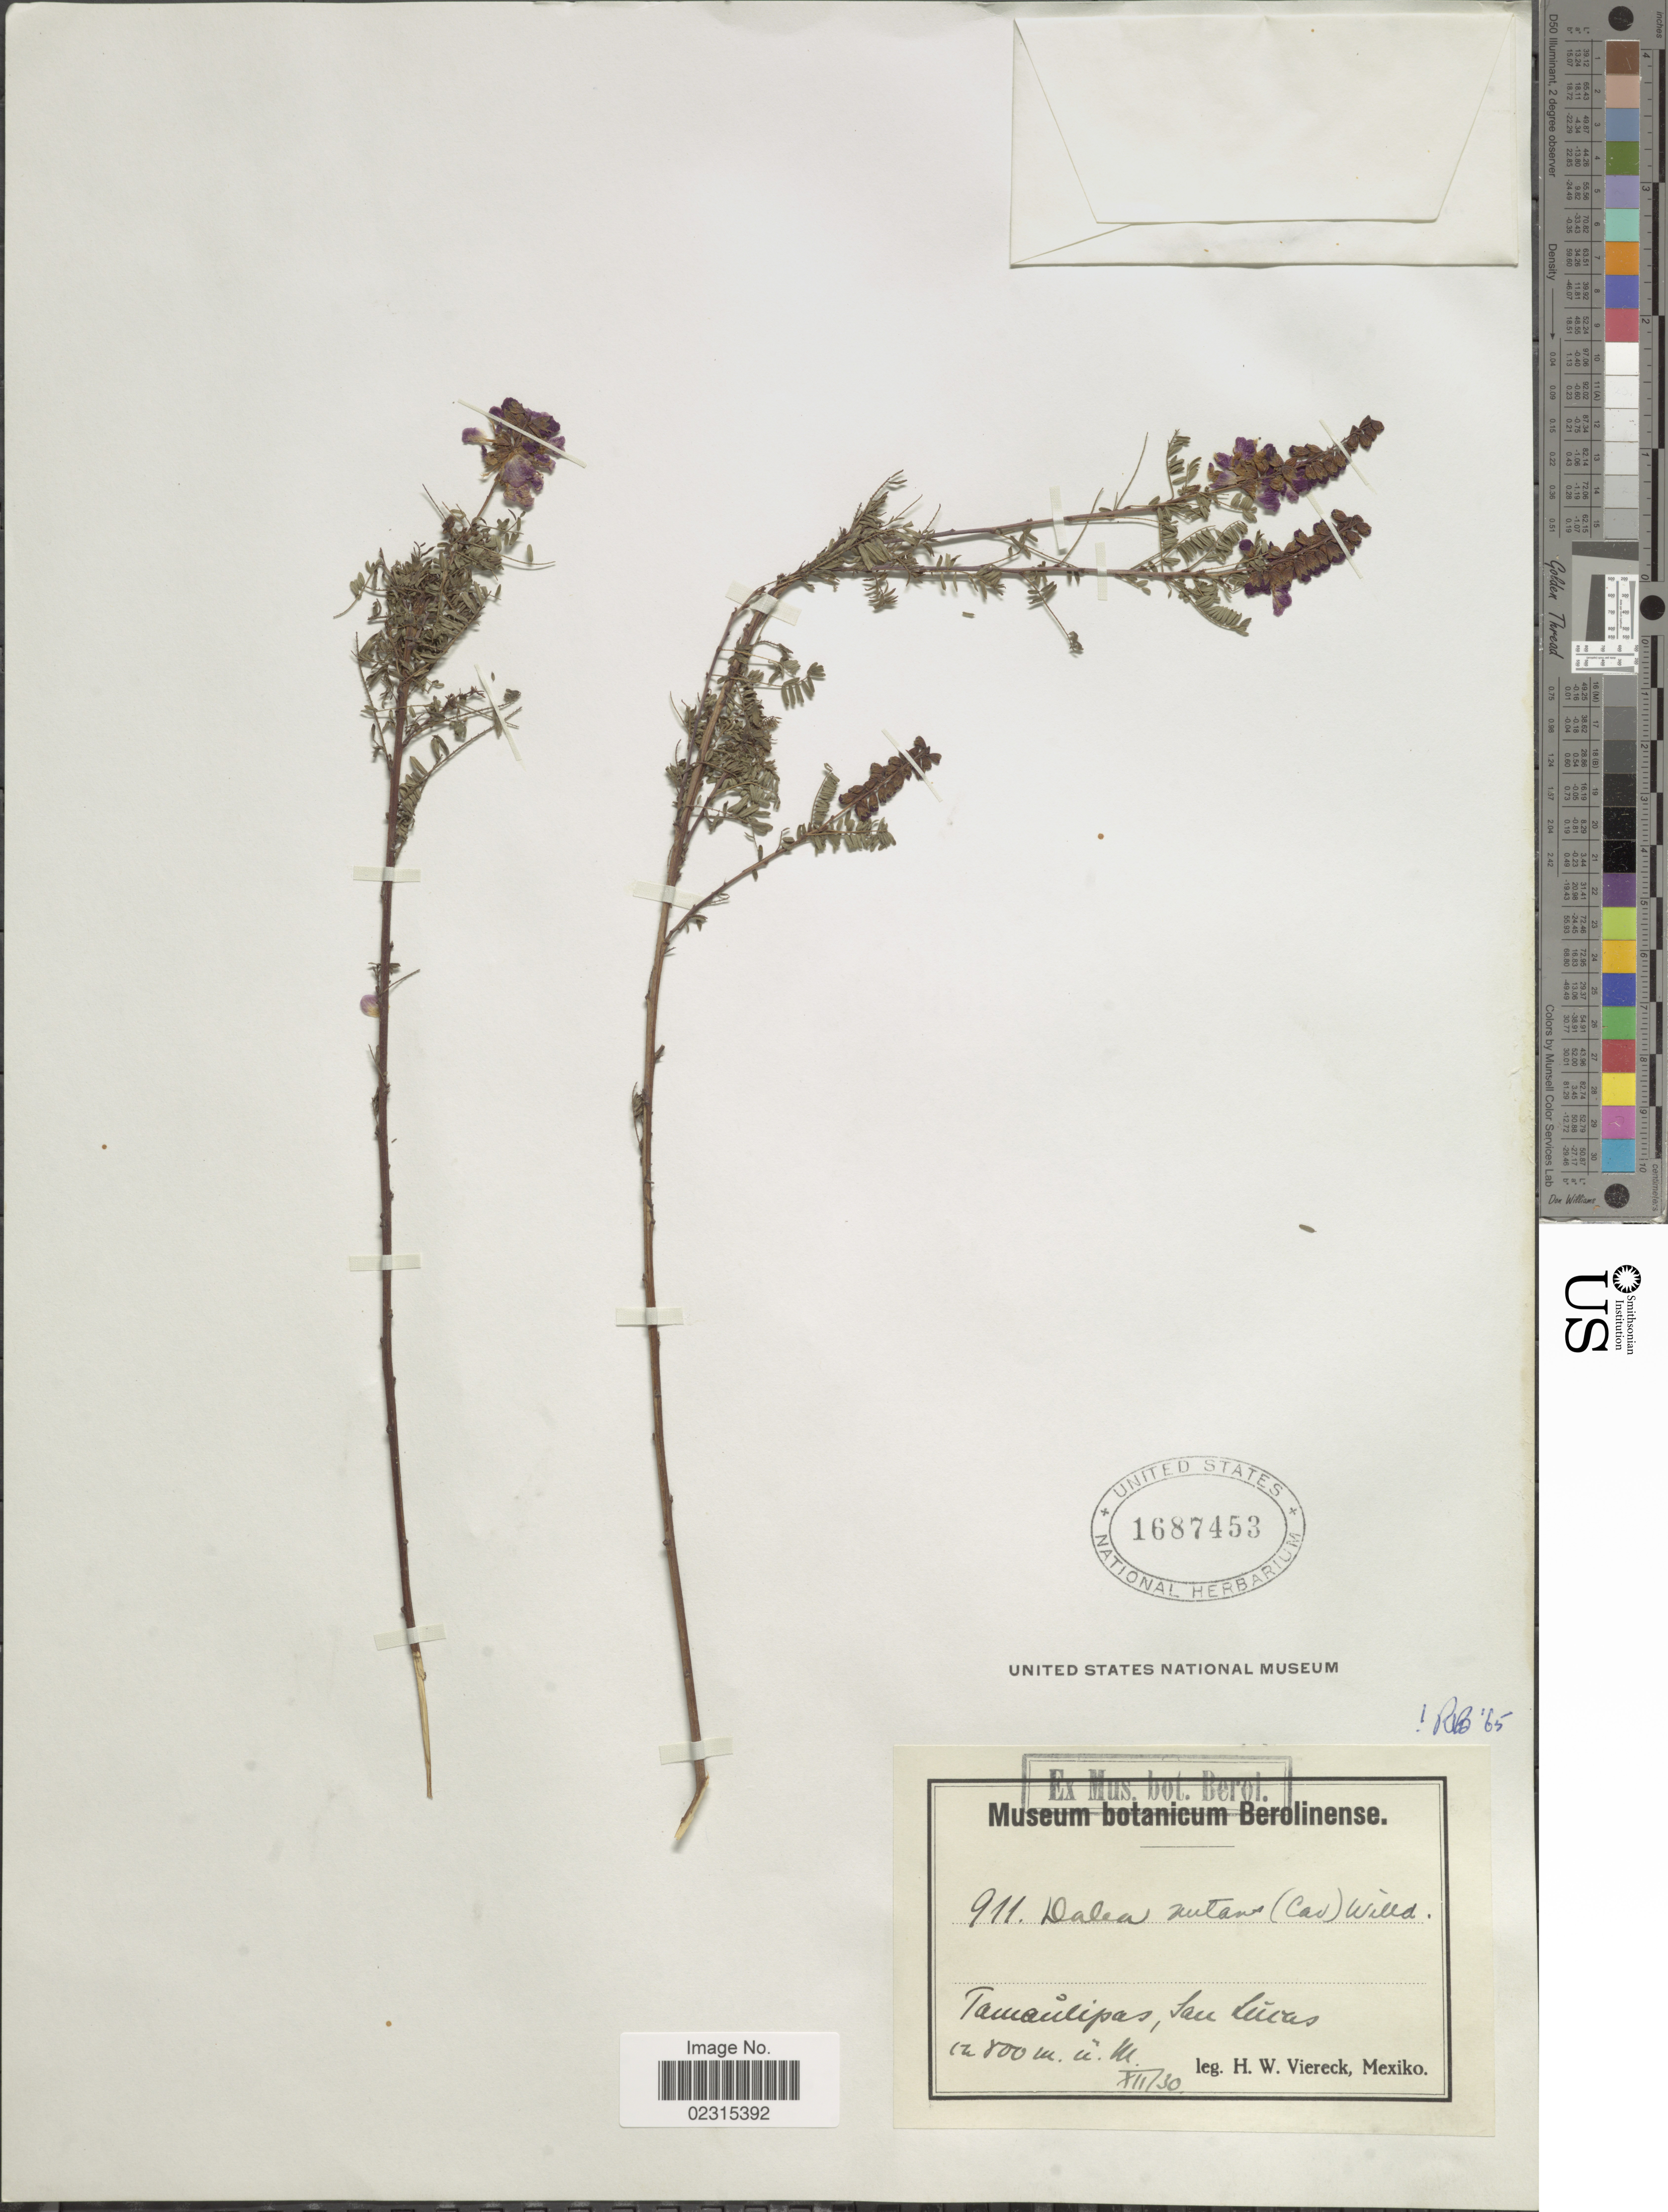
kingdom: Plantae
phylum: Tracheophyta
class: Magnoliopsida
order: Fabales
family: Fabaceae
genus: Marina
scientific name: Marina nutans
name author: (Cav.) Barneby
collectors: H. W. Viereck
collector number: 911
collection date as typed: Transcribed d/m/y: /12/30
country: Mexico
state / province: Tamaulipas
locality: San Lucas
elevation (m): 800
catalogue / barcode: US 1687453